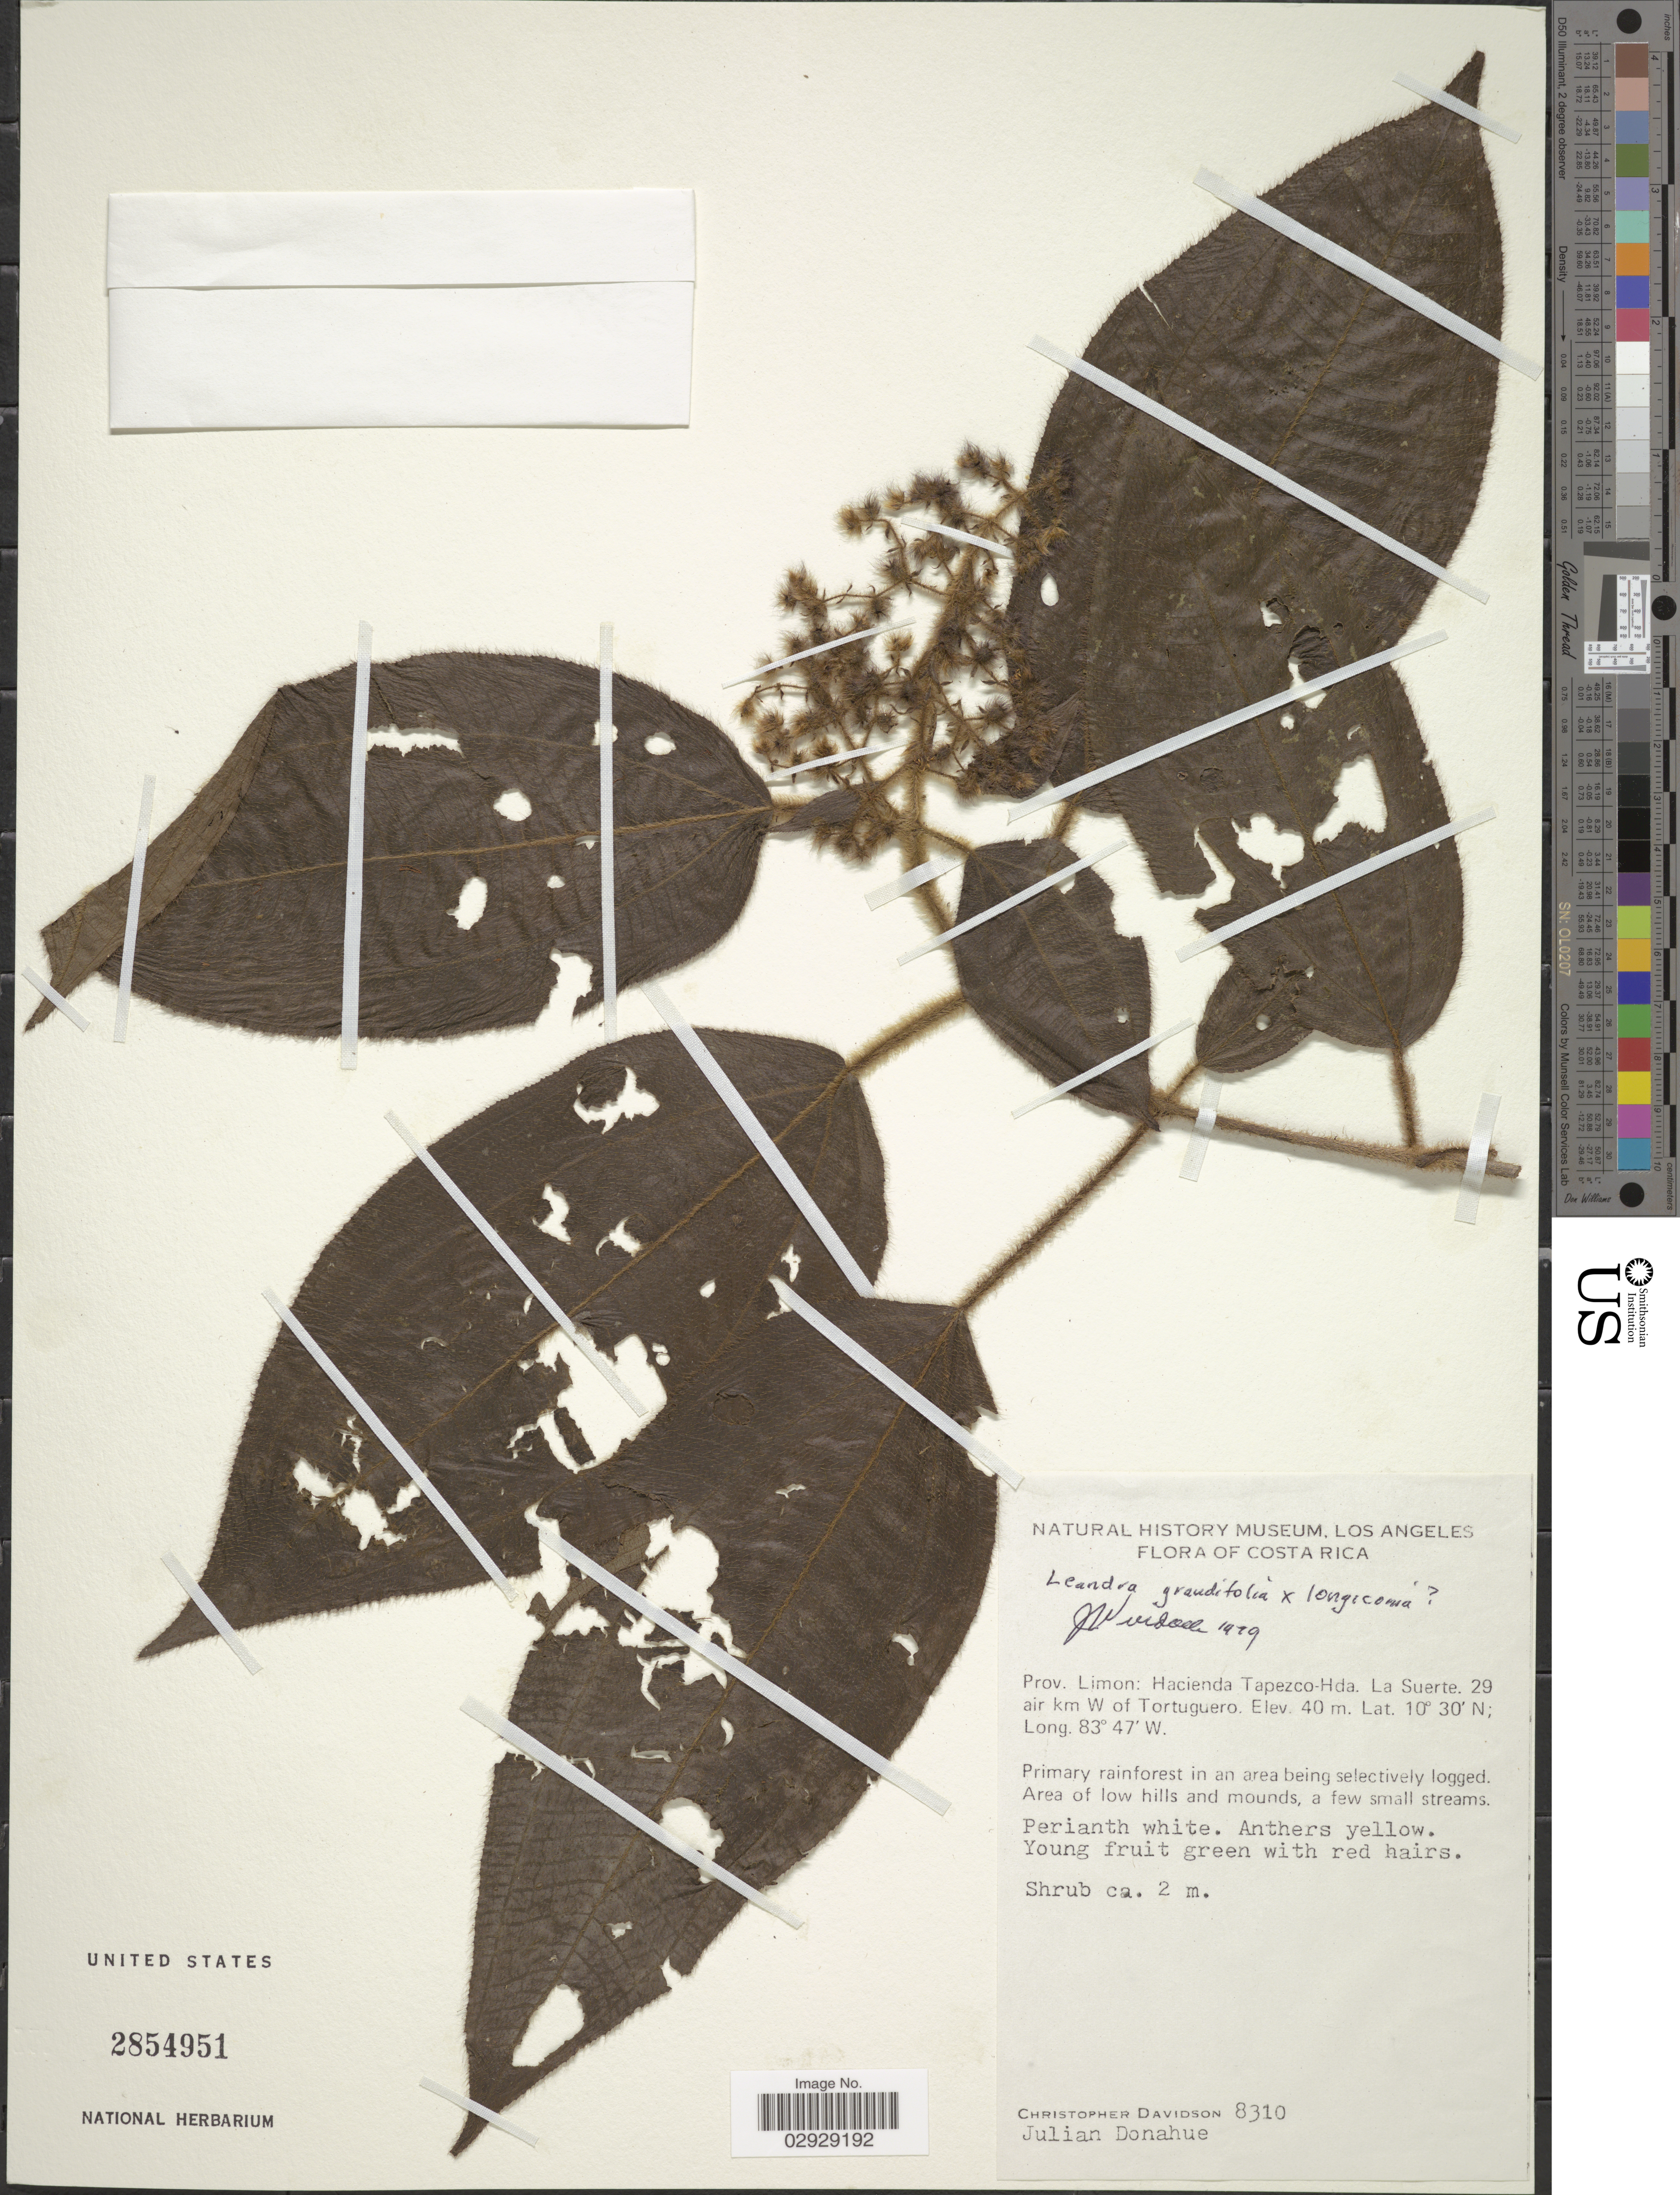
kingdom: Plantae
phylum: Tracheophyta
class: Magnoliopsida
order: Myrtales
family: Melastomataceae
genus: Leandra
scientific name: Leandra grandifolia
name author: Cogn.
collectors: C. Davidson & J. Donahue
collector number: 8310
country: Costa Rica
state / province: Limón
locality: Hacienda Tapezco-Hda. La Suerte. 29 air km W of Tortuguero.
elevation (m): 40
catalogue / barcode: US 2854951